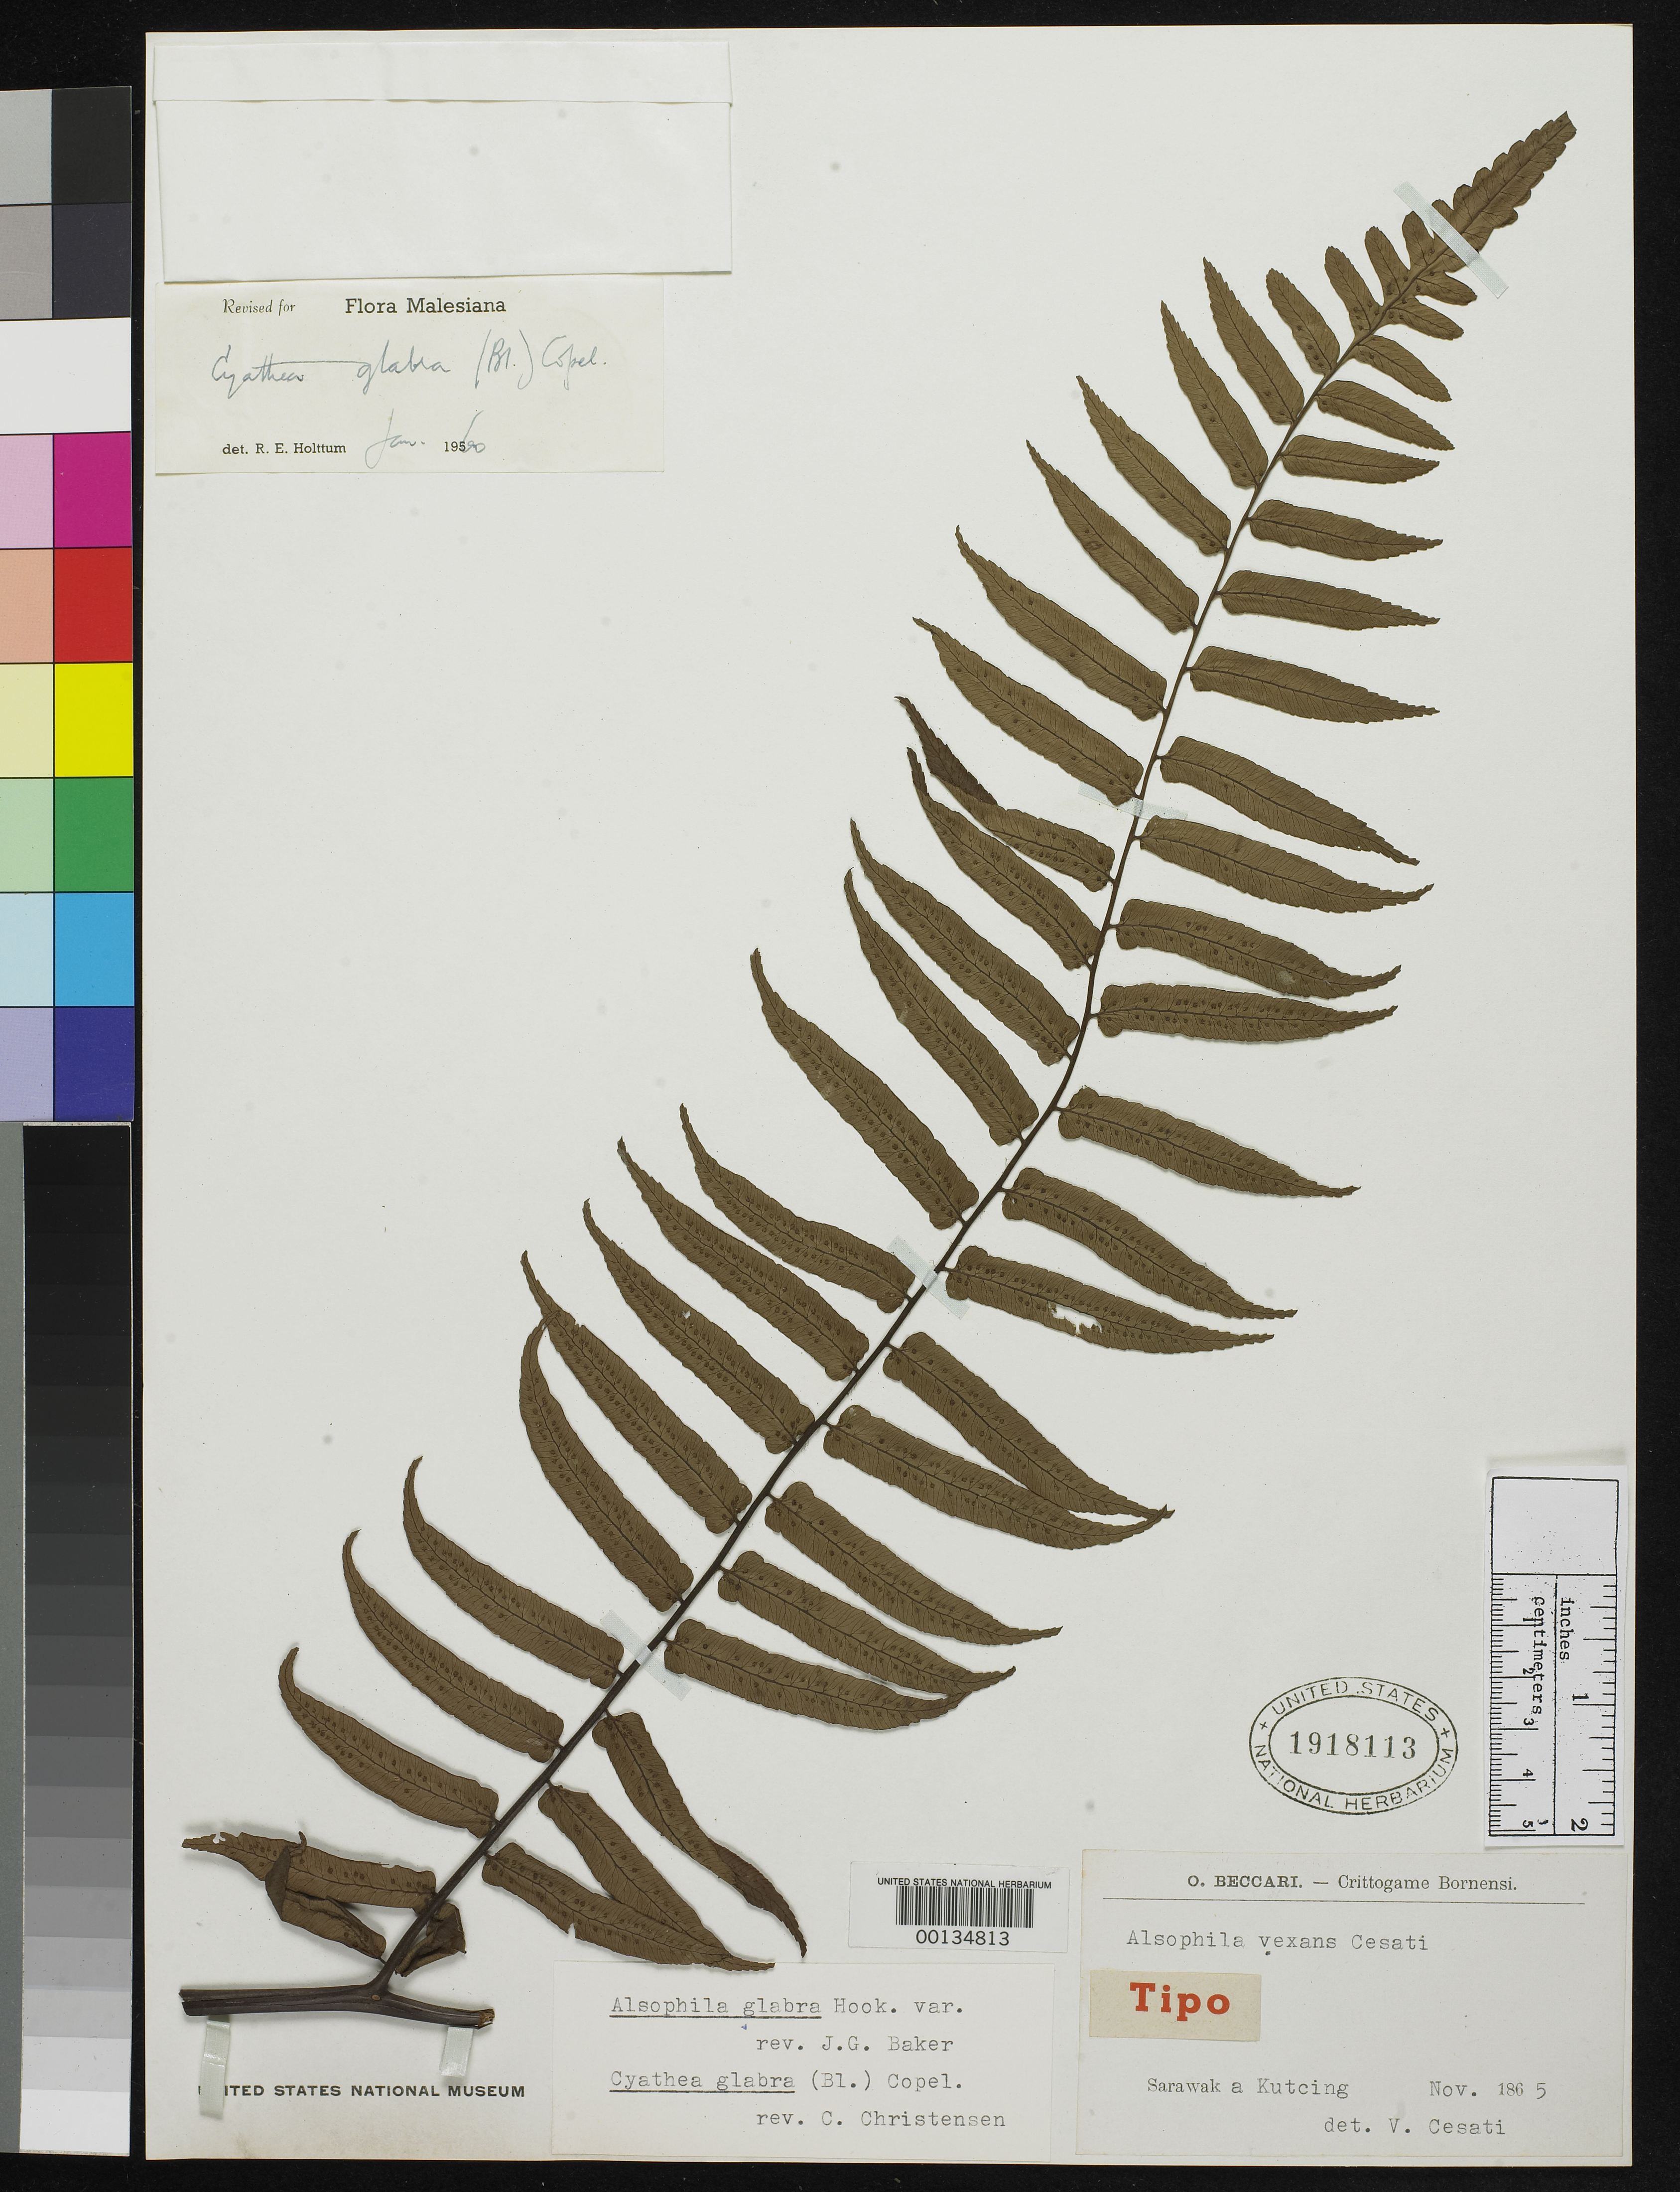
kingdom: Plantae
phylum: Tracheophyta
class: Polypodiopsida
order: Cyatheales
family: Cyatheaceae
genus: Alsophila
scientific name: Alsophila vexans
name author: Ces.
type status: Type Collection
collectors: O. Beccari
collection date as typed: Nov 1865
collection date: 1865-11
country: Malaysia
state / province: Sarawak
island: Borneo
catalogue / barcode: US 1918113